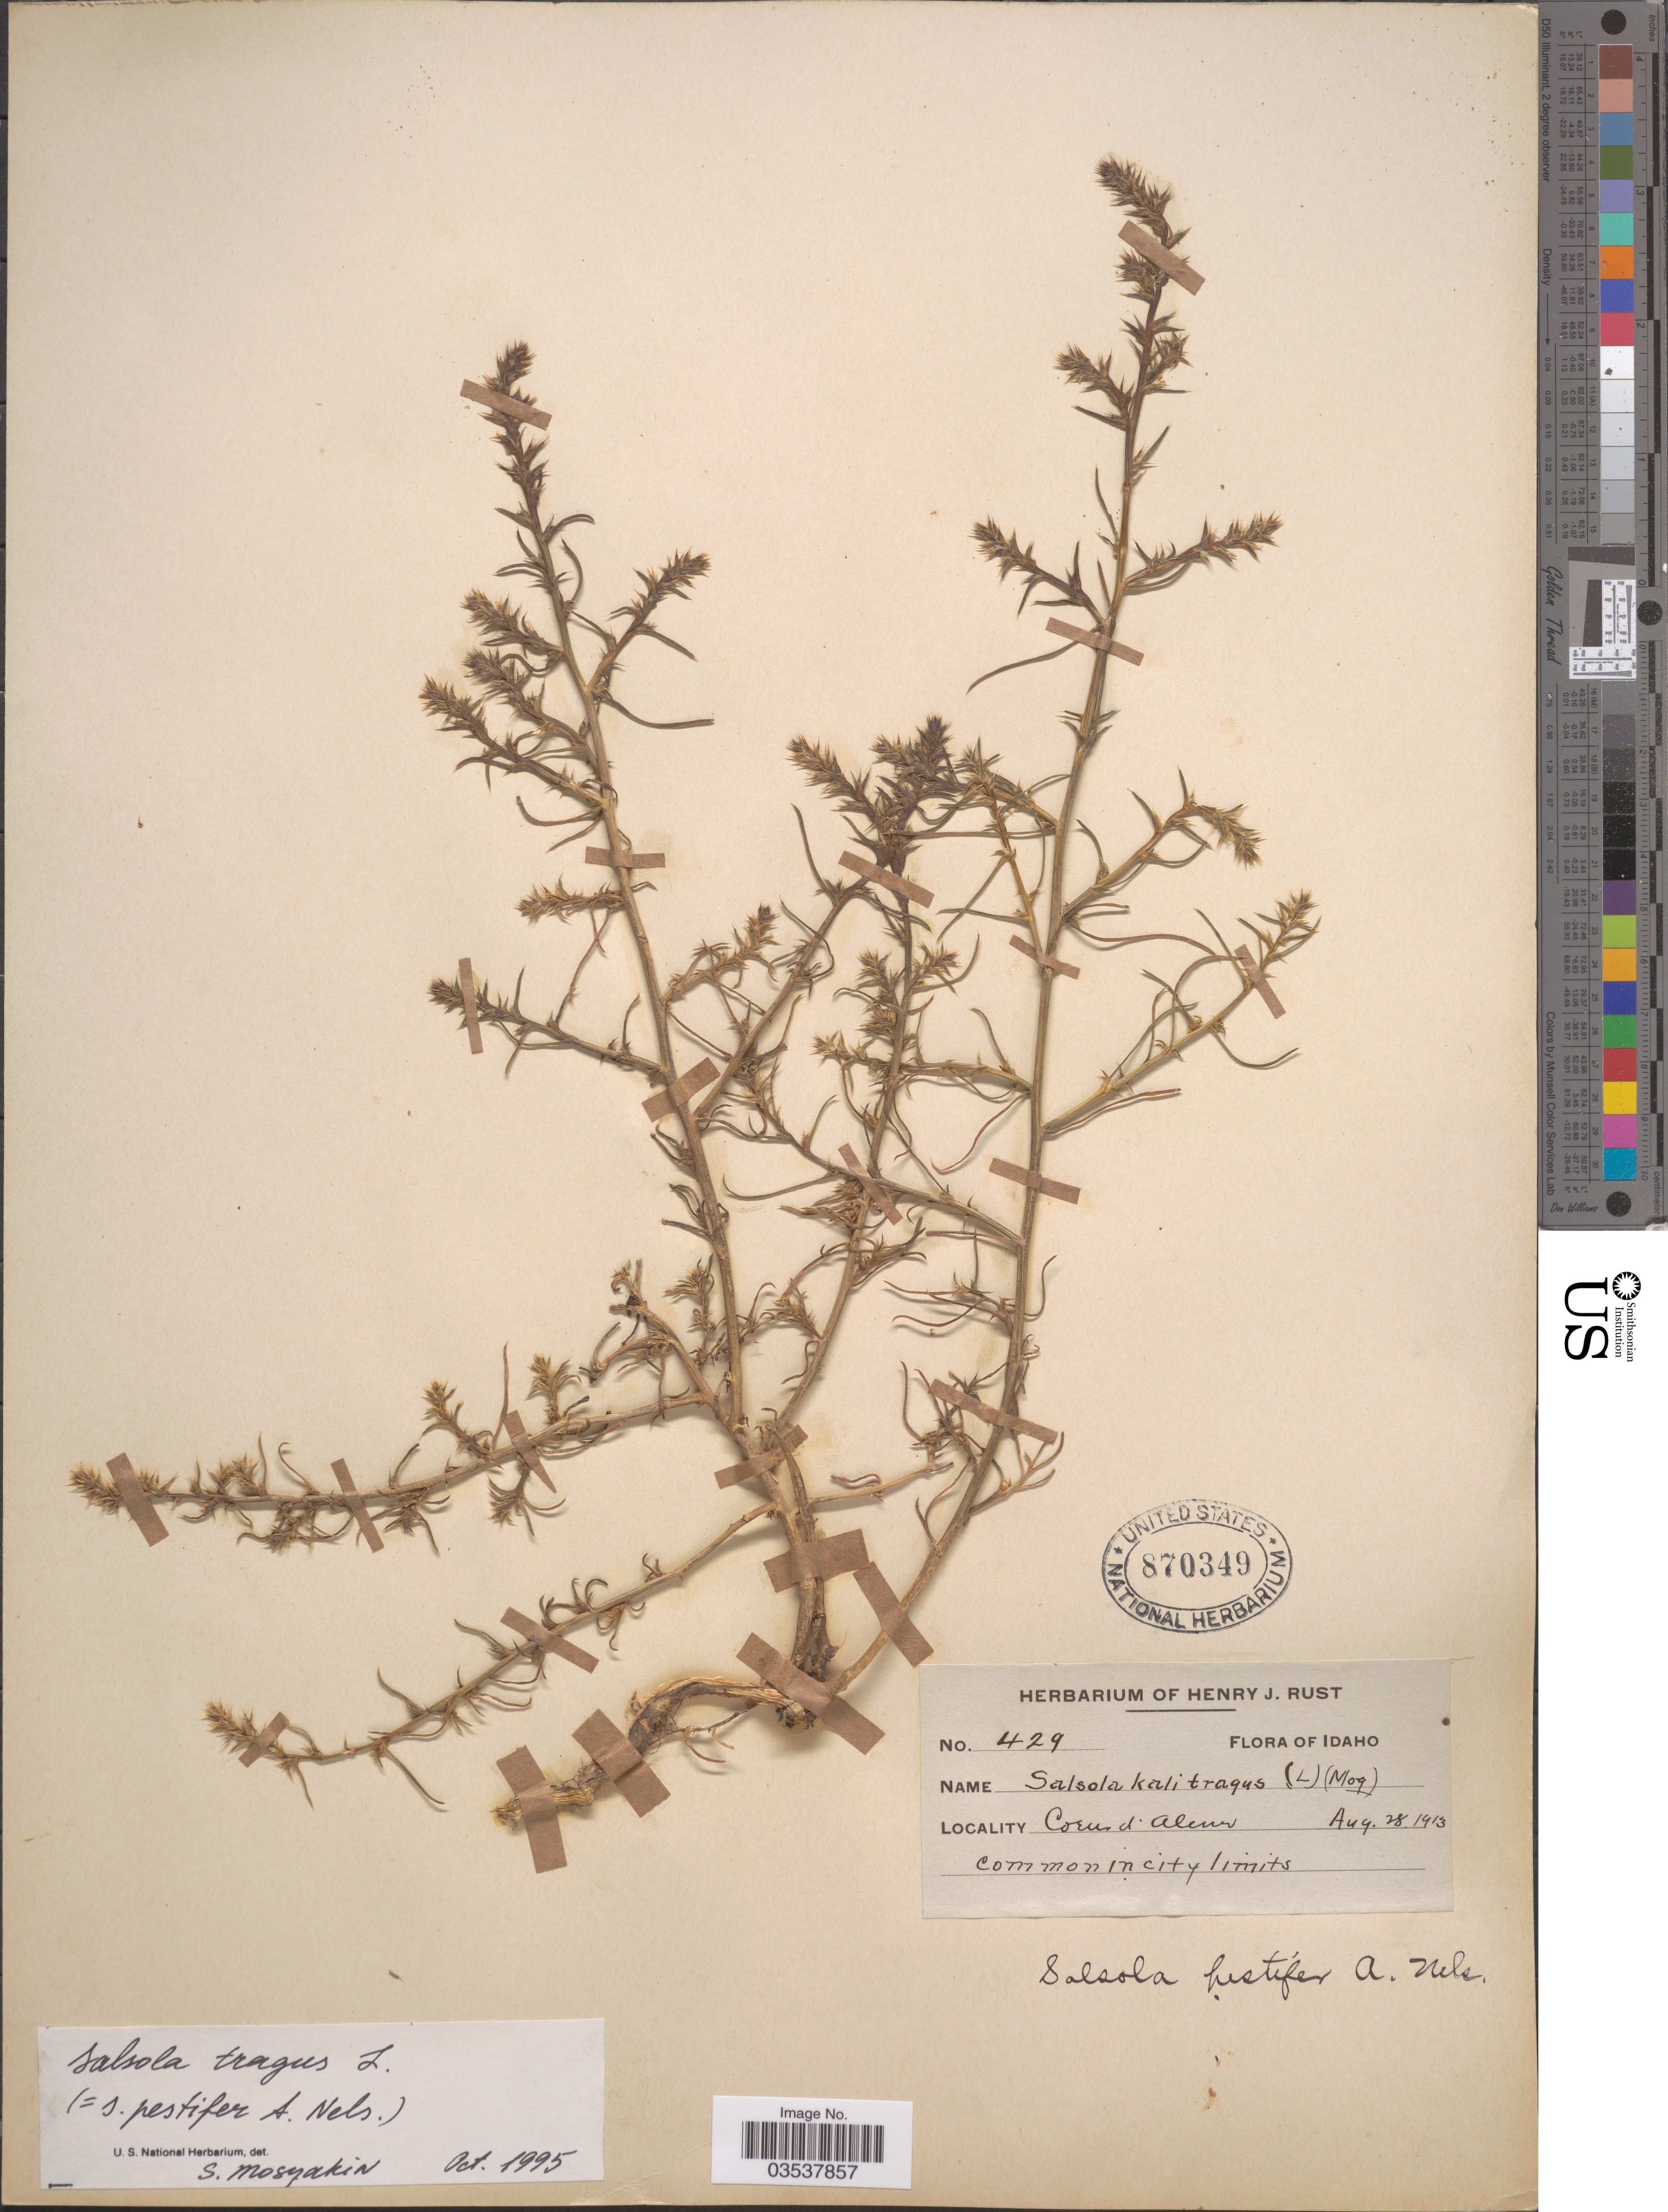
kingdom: Plantae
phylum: Tracheophyta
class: Magnoliopsida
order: Caryophyllales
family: Amaranthaceae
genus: Salsola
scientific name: Salsola pestifer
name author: A. Nelson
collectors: ex herb. Henry J. Rust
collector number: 429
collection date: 1913-08-28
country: United States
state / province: Idaho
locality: Coeur d'Alene.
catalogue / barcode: US 870349